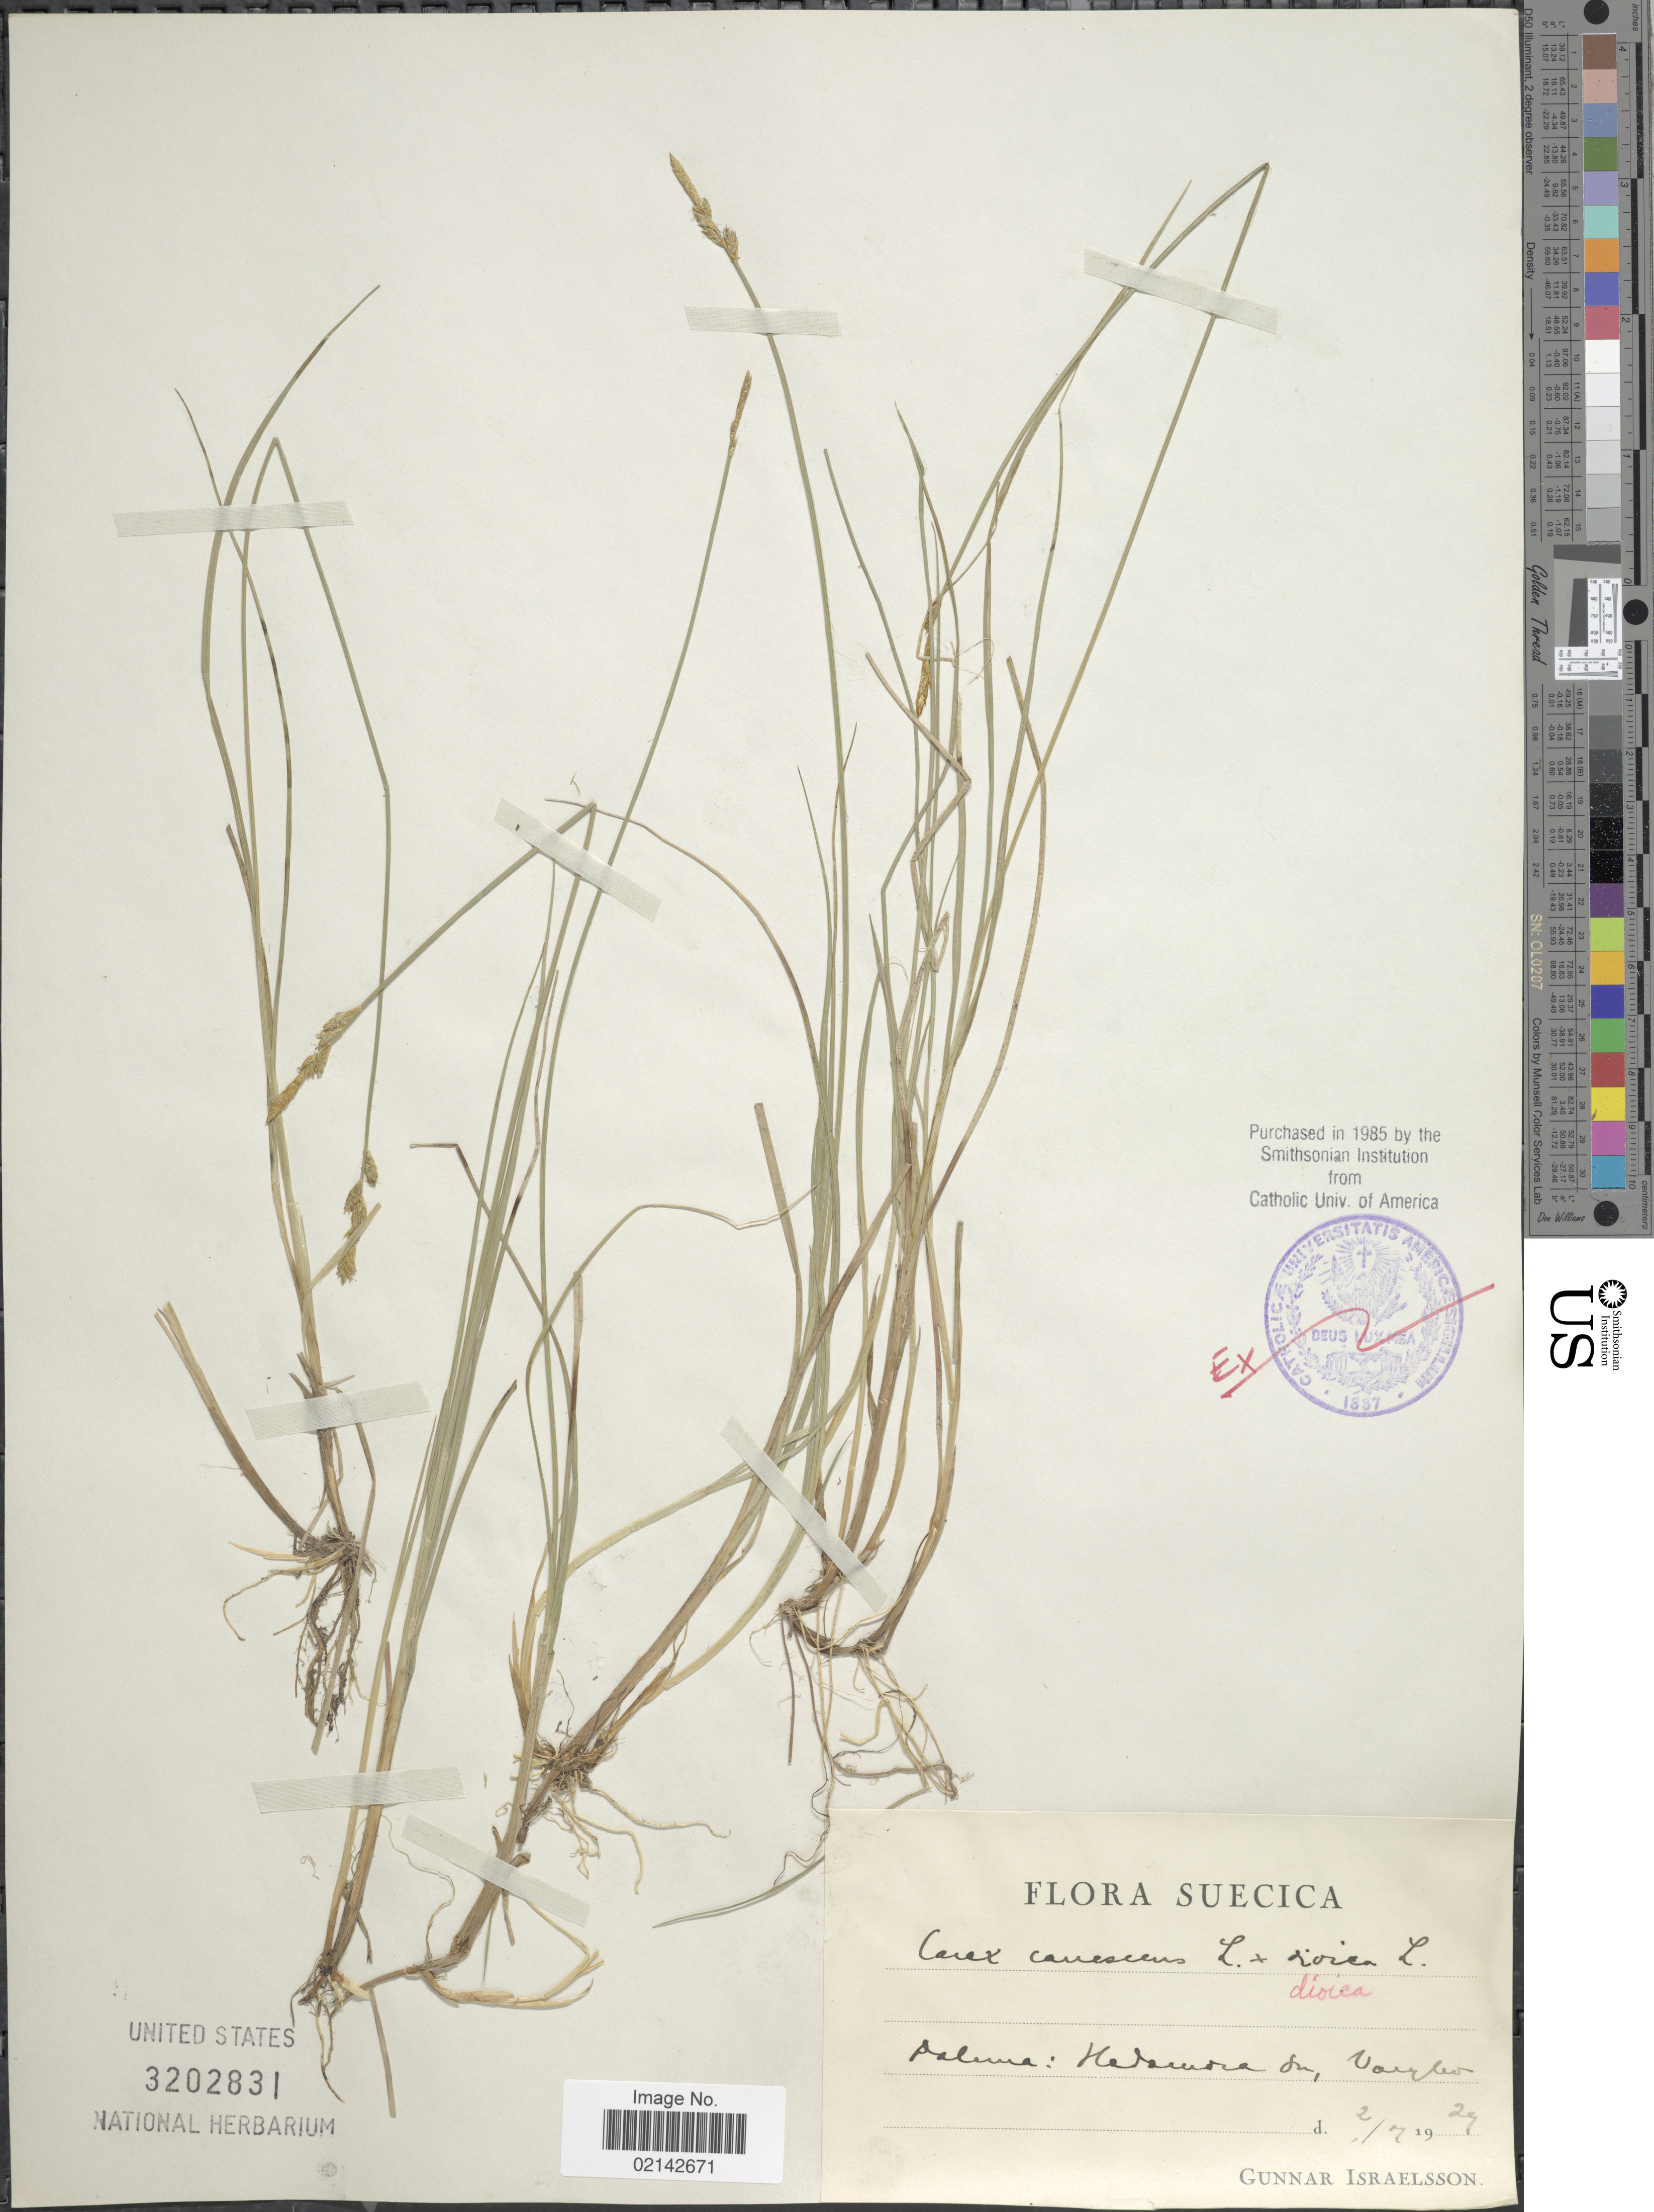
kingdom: Plantae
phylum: Tracheophyta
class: Liliopsida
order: Poales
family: Cyperaceae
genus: Carex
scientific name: Carex canescens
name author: L.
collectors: G. Israelsson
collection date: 1929-07-02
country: Sweden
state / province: Dalarna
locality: Suecica, Hedemora sn, Vargen.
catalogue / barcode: US 3202831